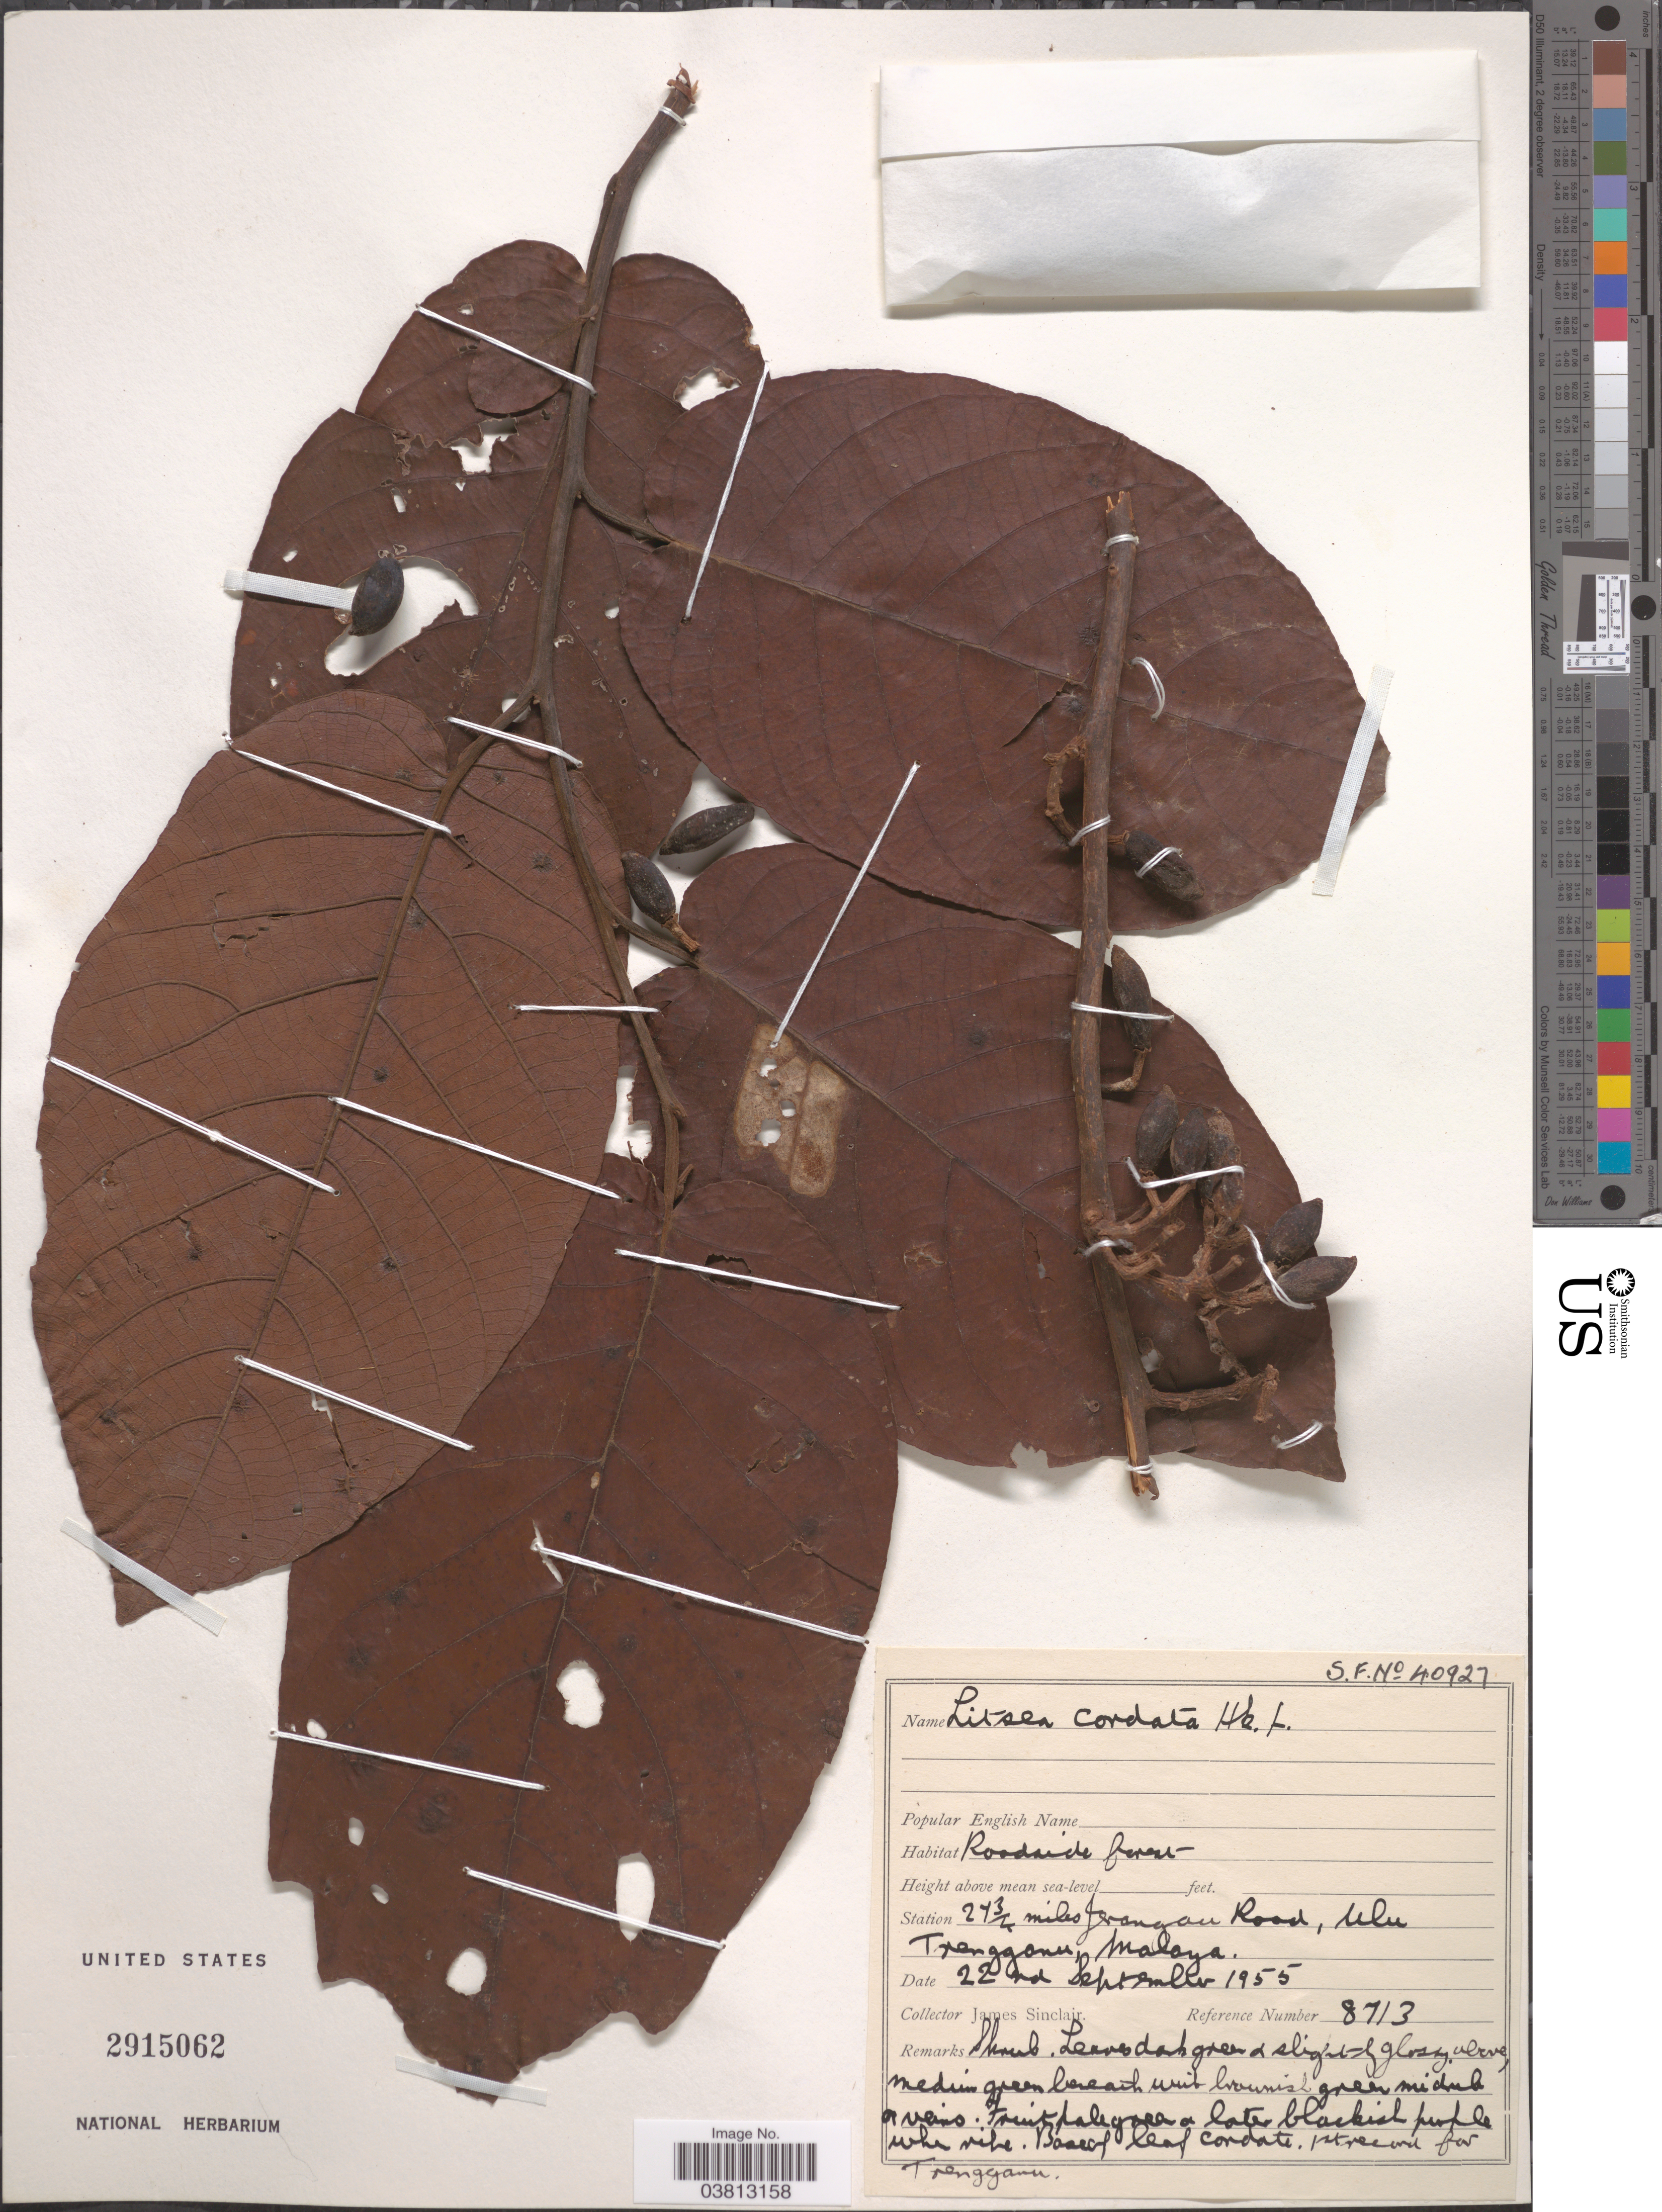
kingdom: Plantae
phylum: Tracheophyta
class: Magnoliopsida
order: Laurales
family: Lauraceae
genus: Litsea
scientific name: Litsea cordata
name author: Hook. f.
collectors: J. Sinclair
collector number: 8713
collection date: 1955-09-22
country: Malaysia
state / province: Terengganu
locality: Station 27¾ miles Jerangau Road, Ulu. Trengganu, Malaya.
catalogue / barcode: US 2915062